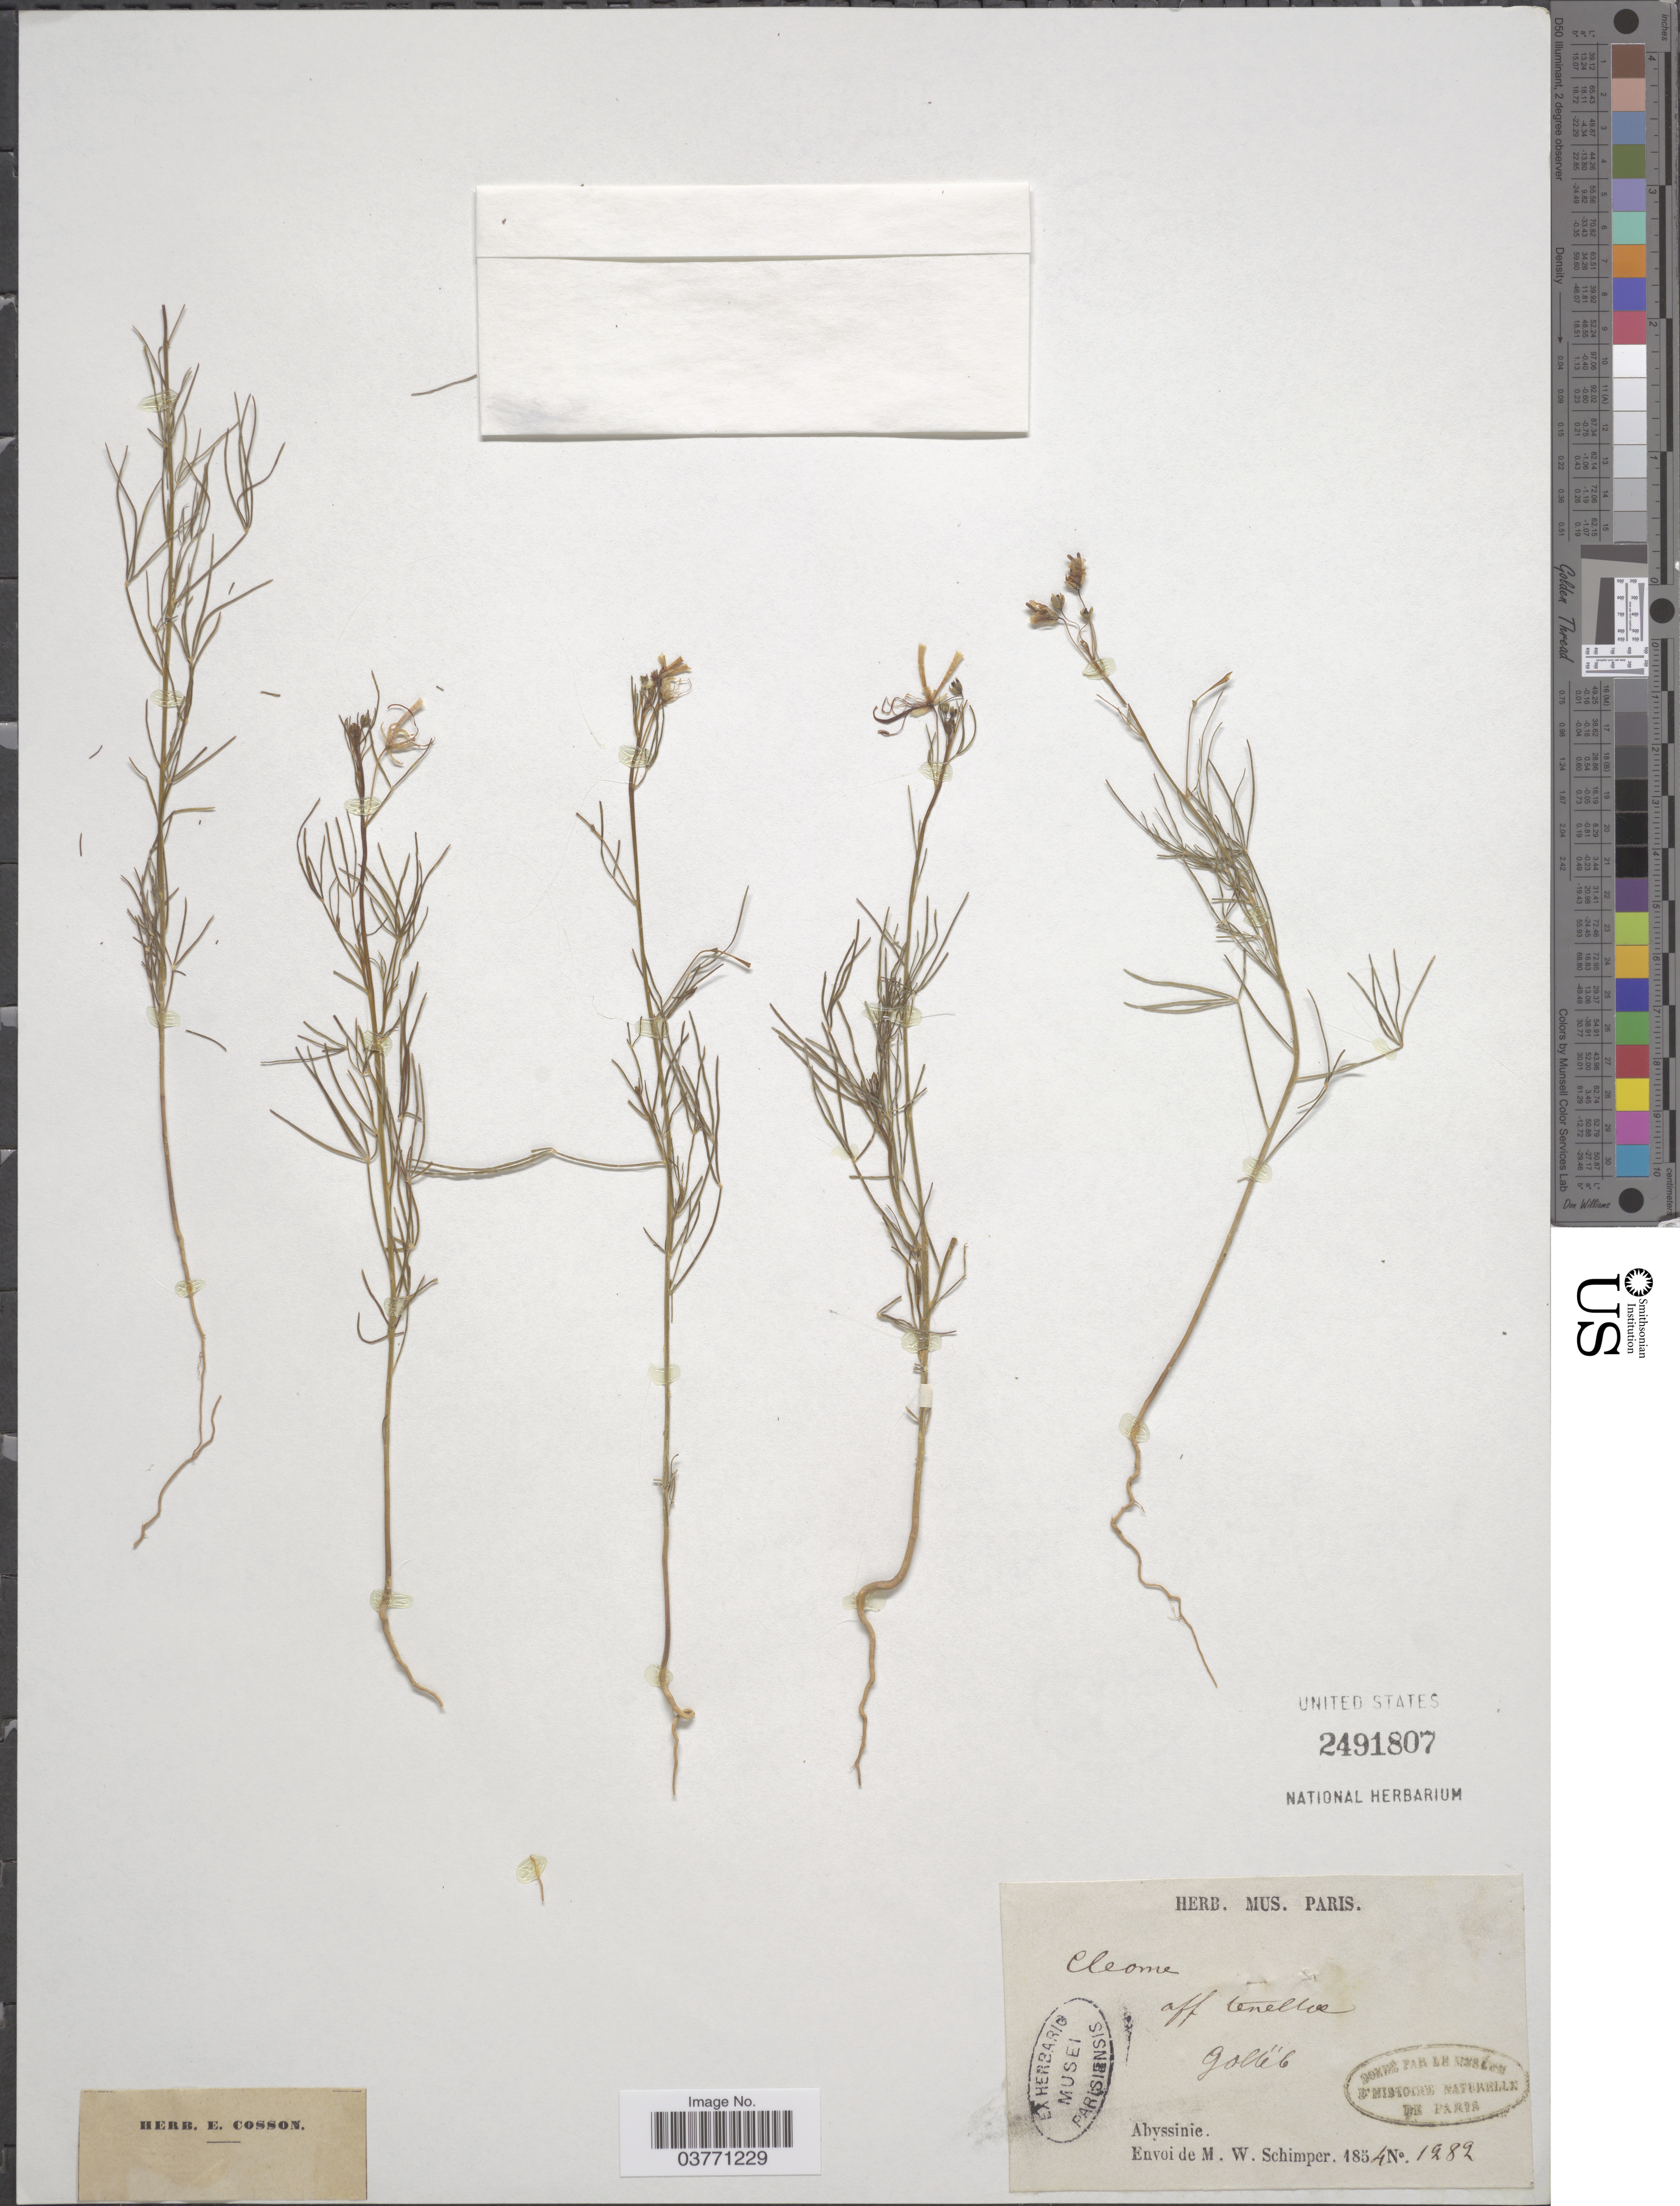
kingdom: Plantae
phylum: Tracheophyta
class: Magnoliopsida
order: Brassicales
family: Cleomaceae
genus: Coalisina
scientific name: Coalisina tenella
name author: (L. f.) Roalson & J.C. Hall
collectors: M. Schimper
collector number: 1282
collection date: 1854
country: Ethiopia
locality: Gollël. Abyssinie.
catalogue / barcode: US 2491807